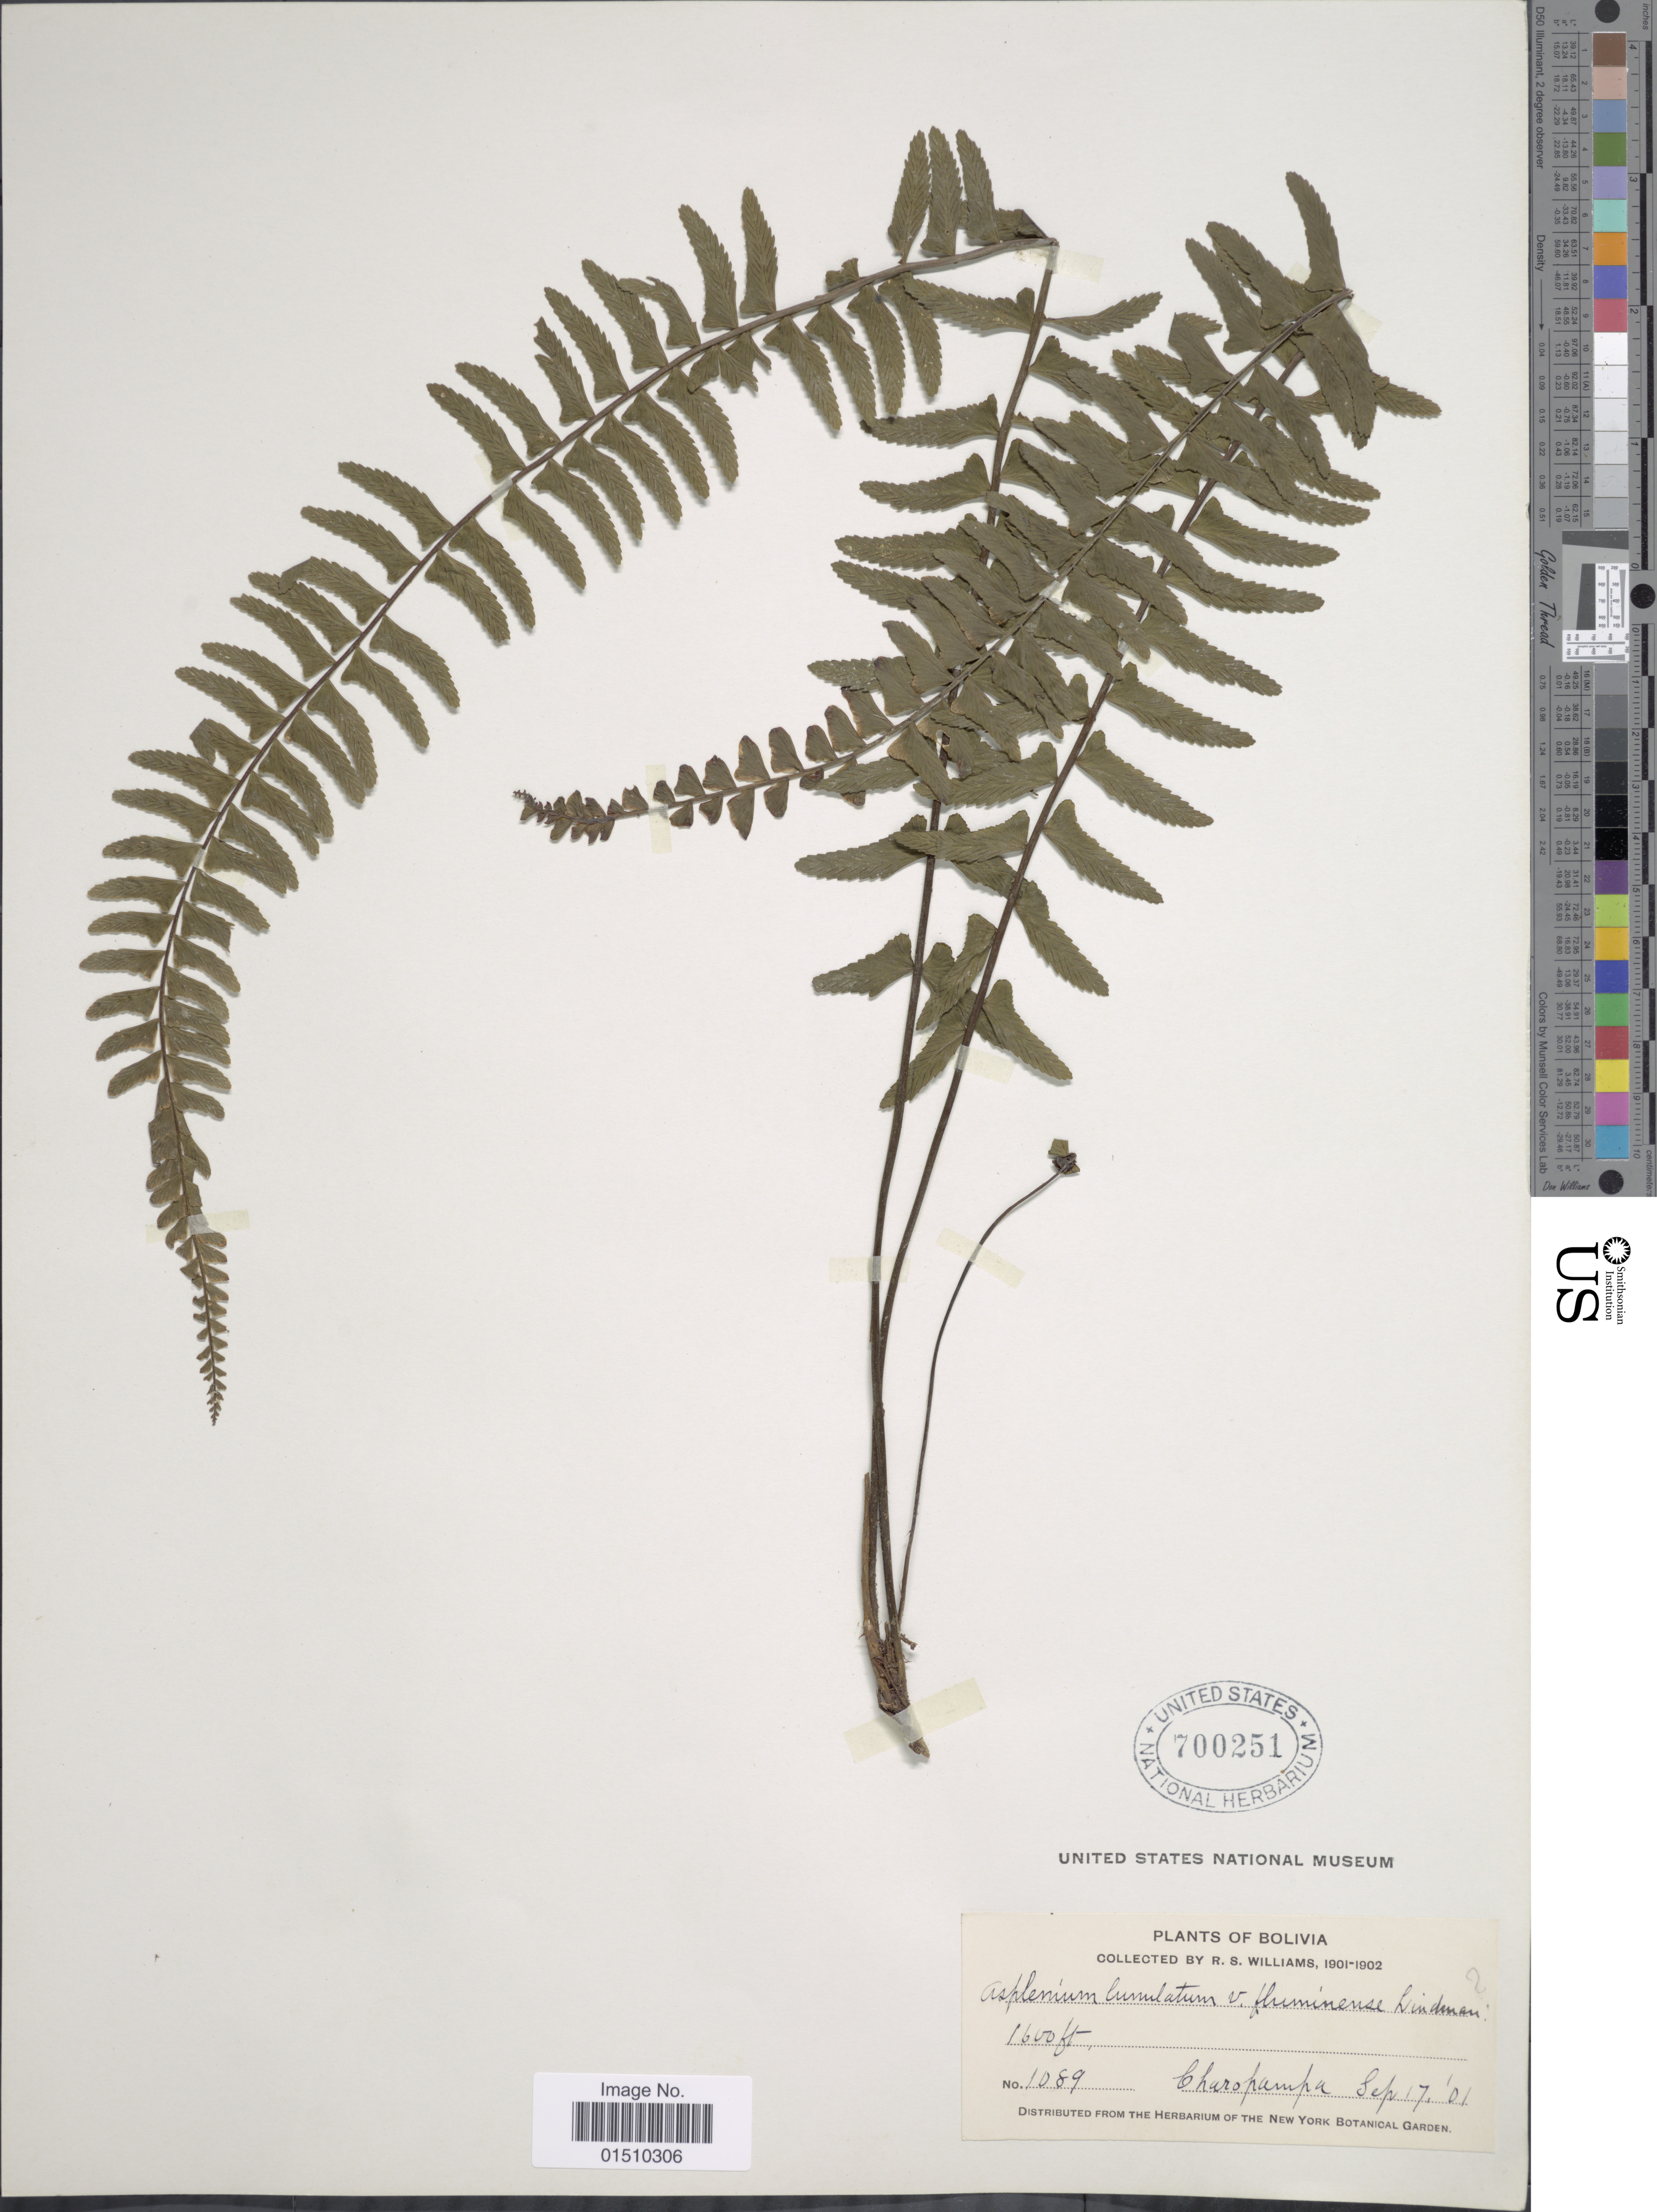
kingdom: Plantae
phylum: Tracheophyta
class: Polypodiopsida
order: Polypodiales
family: Aspleniaceae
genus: Asplenium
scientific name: Asplenium bangii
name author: Hieron.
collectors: R. S. Williams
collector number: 1089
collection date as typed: Sep. 17 '01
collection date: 1901-09-17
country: Bolivia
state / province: La Páz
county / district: Larecaja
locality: Charopampa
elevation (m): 488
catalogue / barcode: US 700251